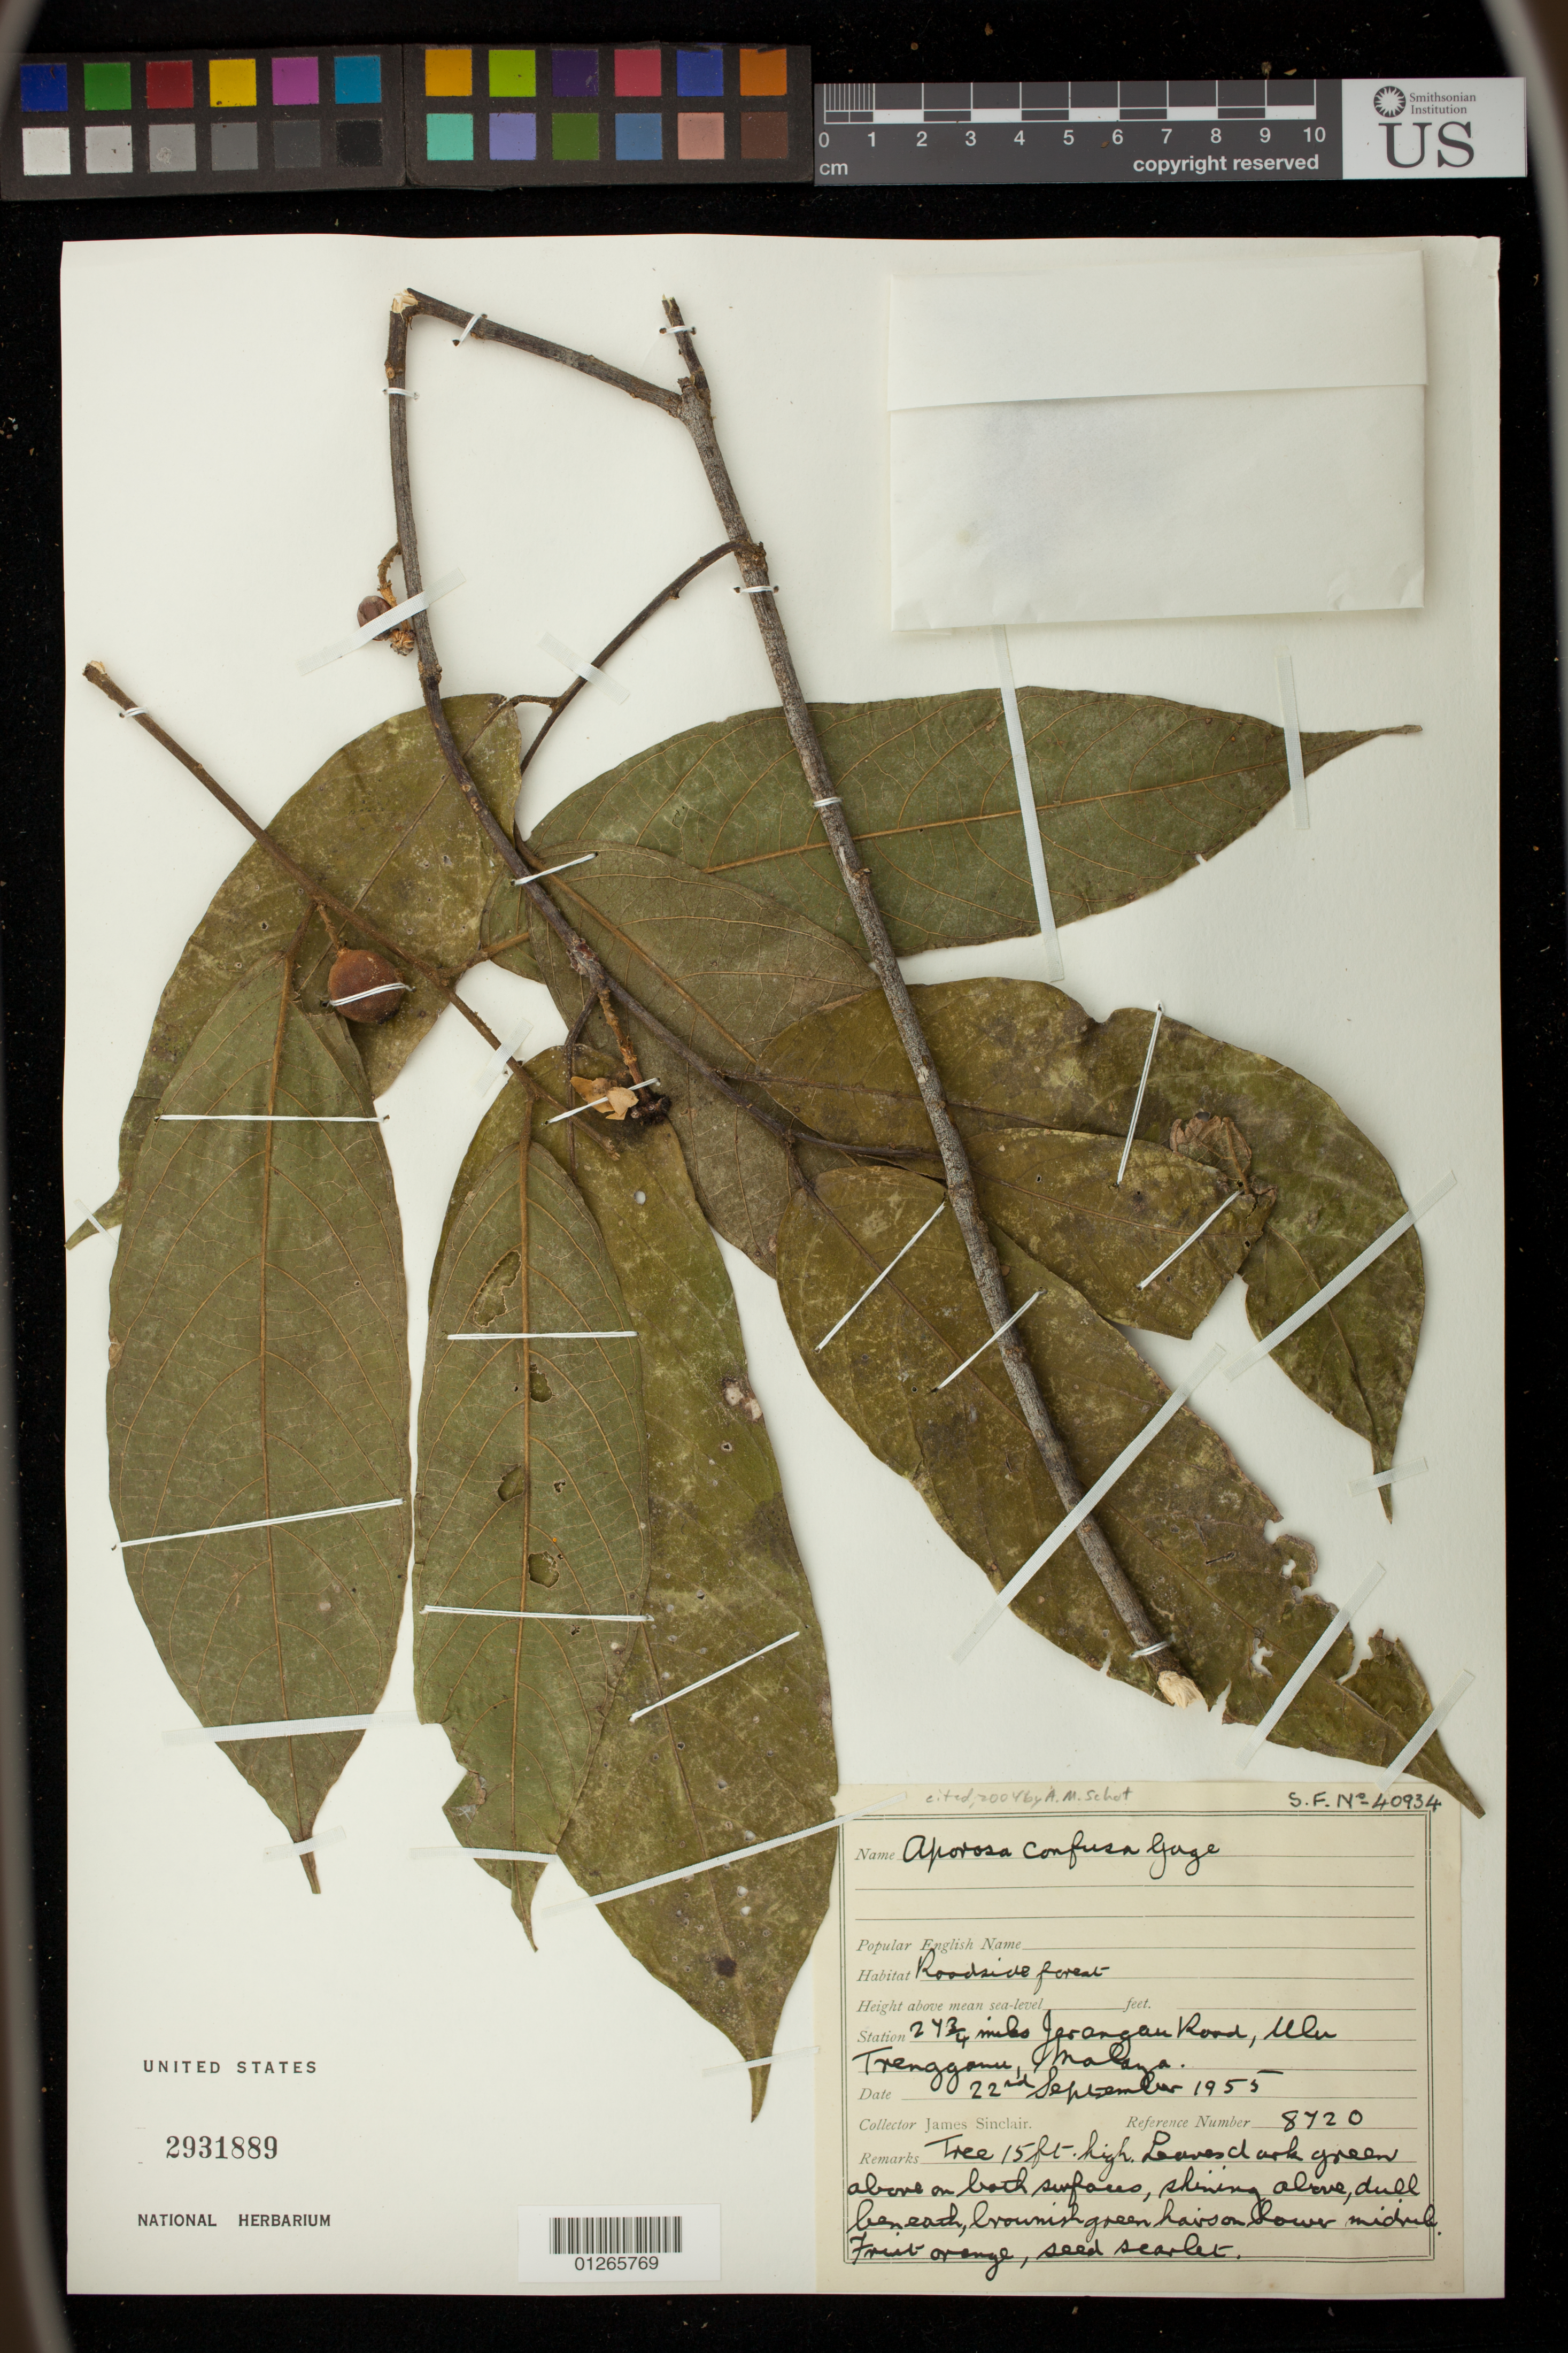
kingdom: Plantae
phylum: Tracheophyta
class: Magnoliopsida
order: Malpighiales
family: Phyllanthaceae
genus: Aporosa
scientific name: Aporosa confusa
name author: Gage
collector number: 8720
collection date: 1955-09-22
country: Malaysia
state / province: Terengganu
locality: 27 3/4 miles Jerangau Road, Ulu Trengganu, Malaya.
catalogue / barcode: US 2931889